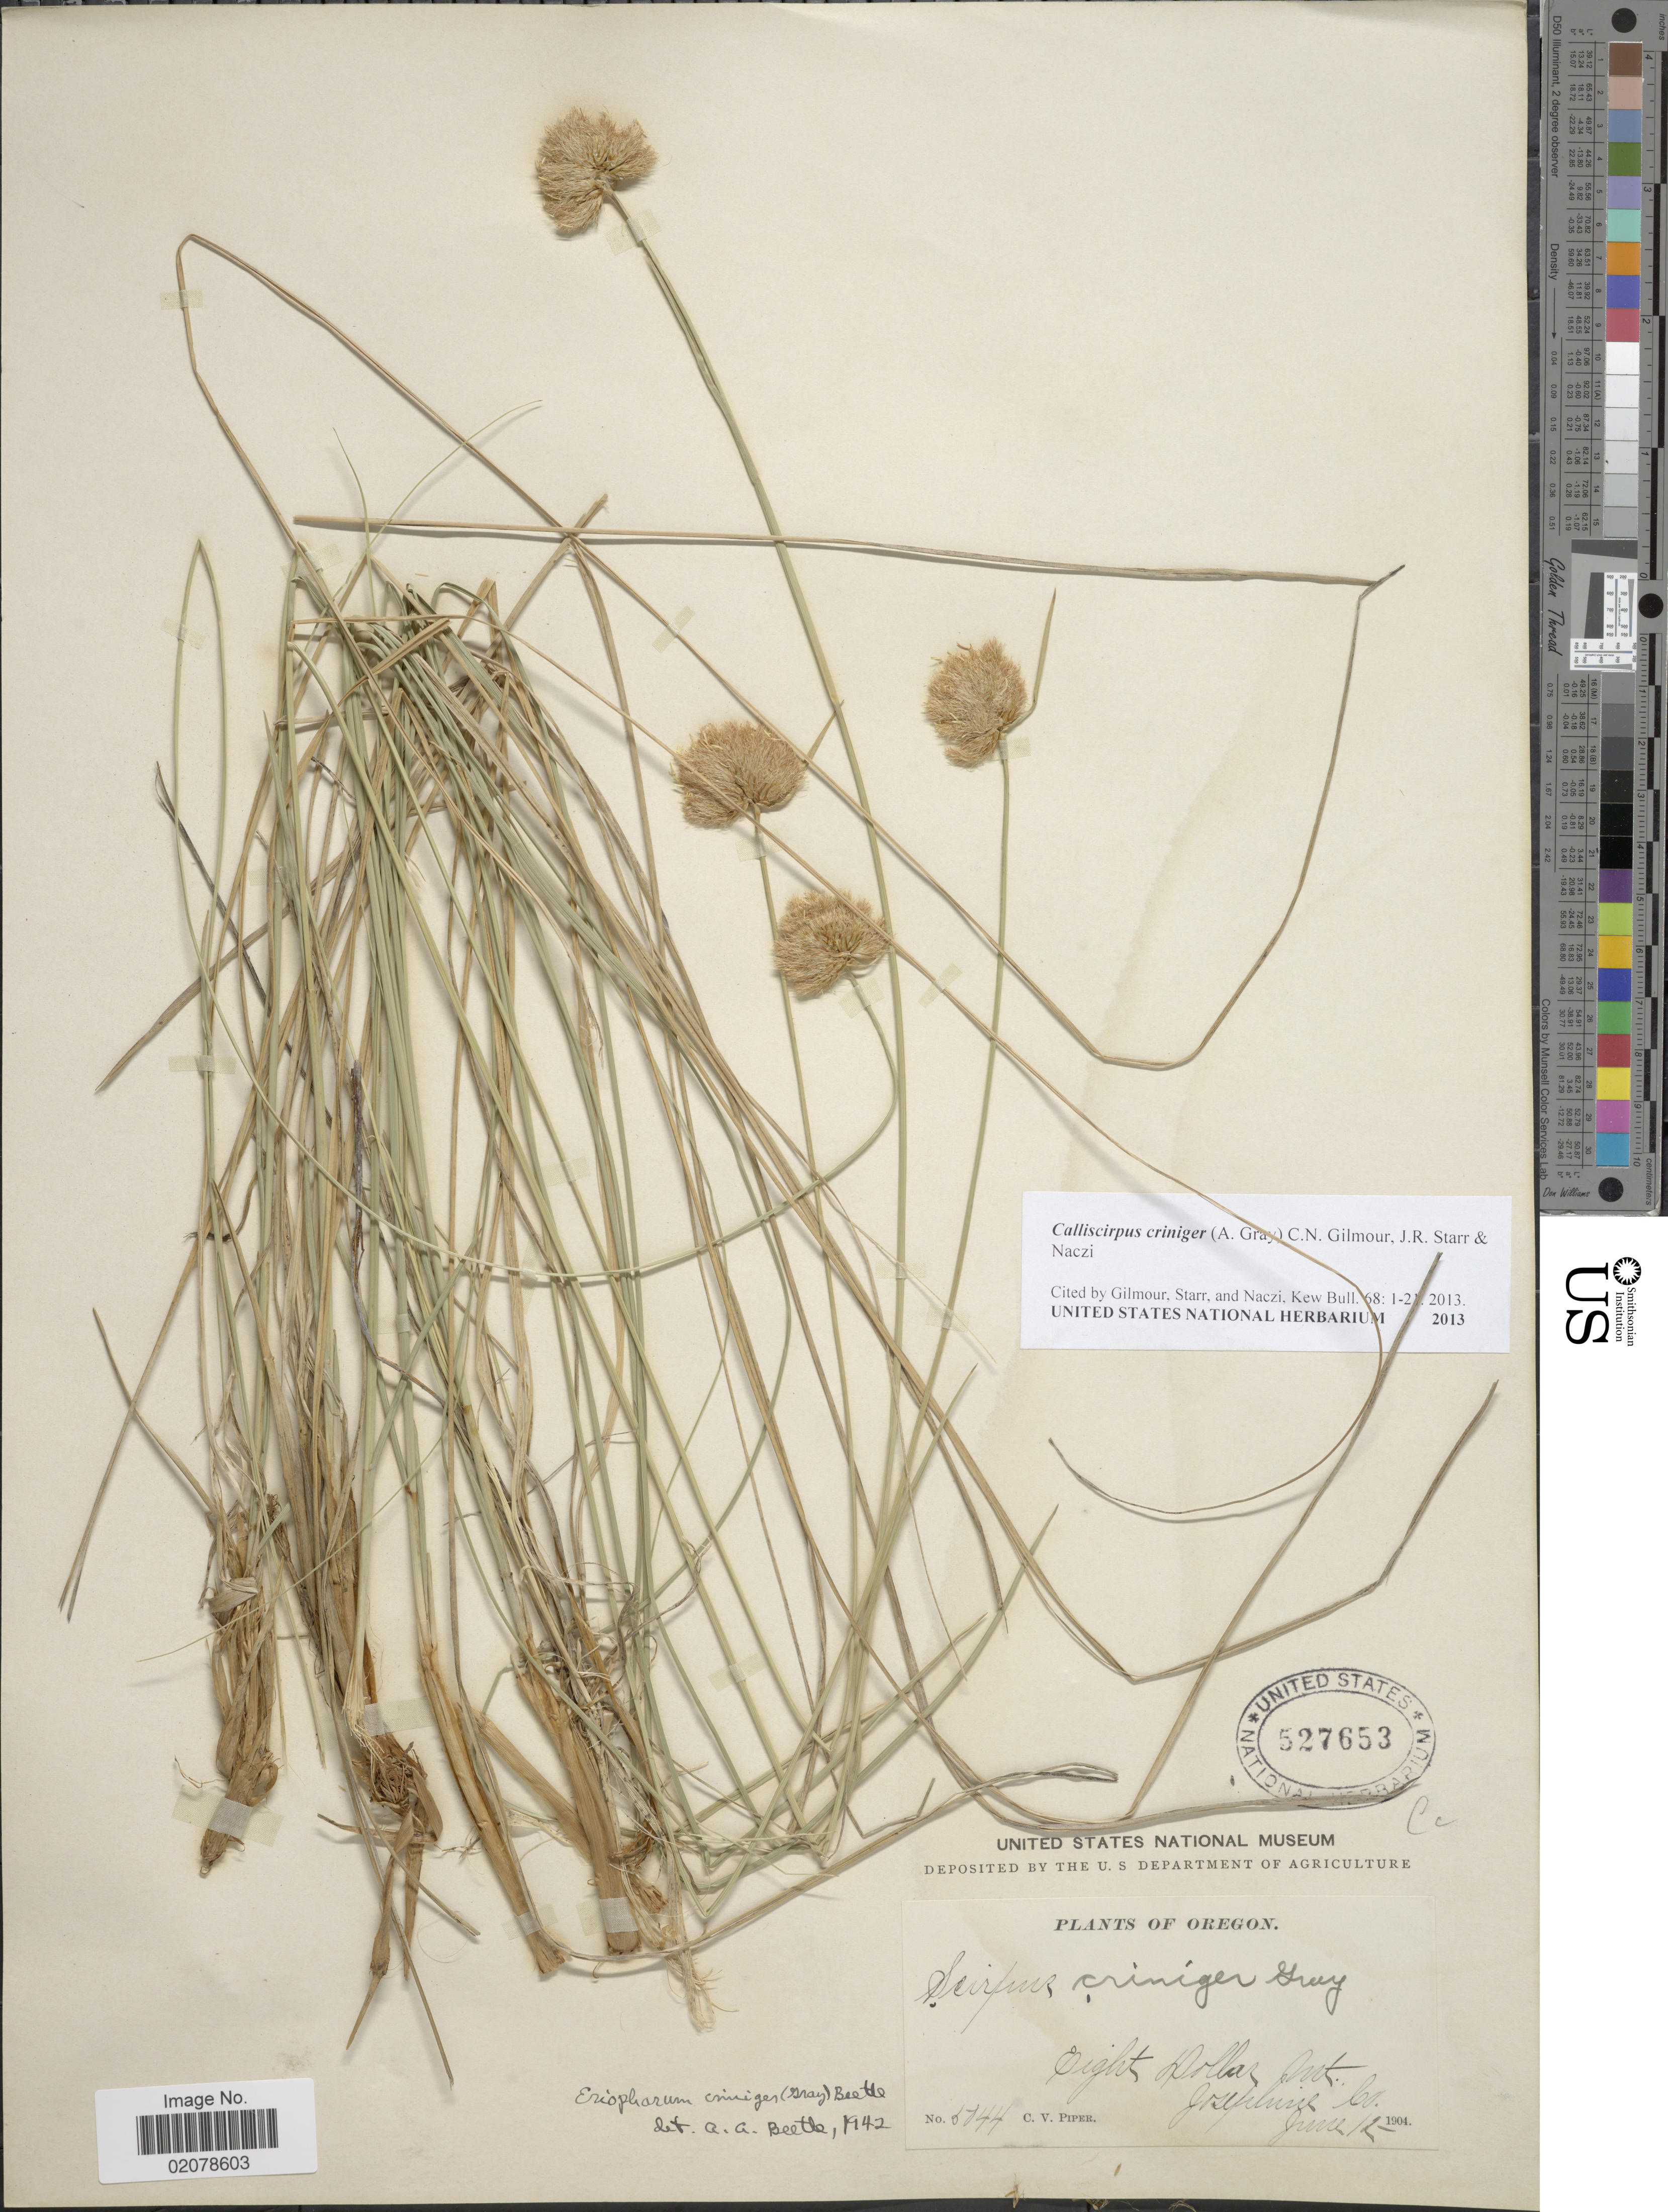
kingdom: Plantae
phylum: Tracheophyta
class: Liliopsida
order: Poales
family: Cyperaceae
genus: Calliscirpus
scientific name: Calliscirpus criniger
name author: (A. Gray) C.N. Gilmour et al.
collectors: C. V. Piper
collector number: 5044*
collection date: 1904-06-12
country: United States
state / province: Oregon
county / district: Josephine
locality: Eight Dollar Mt., Josephine Co.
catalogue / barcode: US 527653